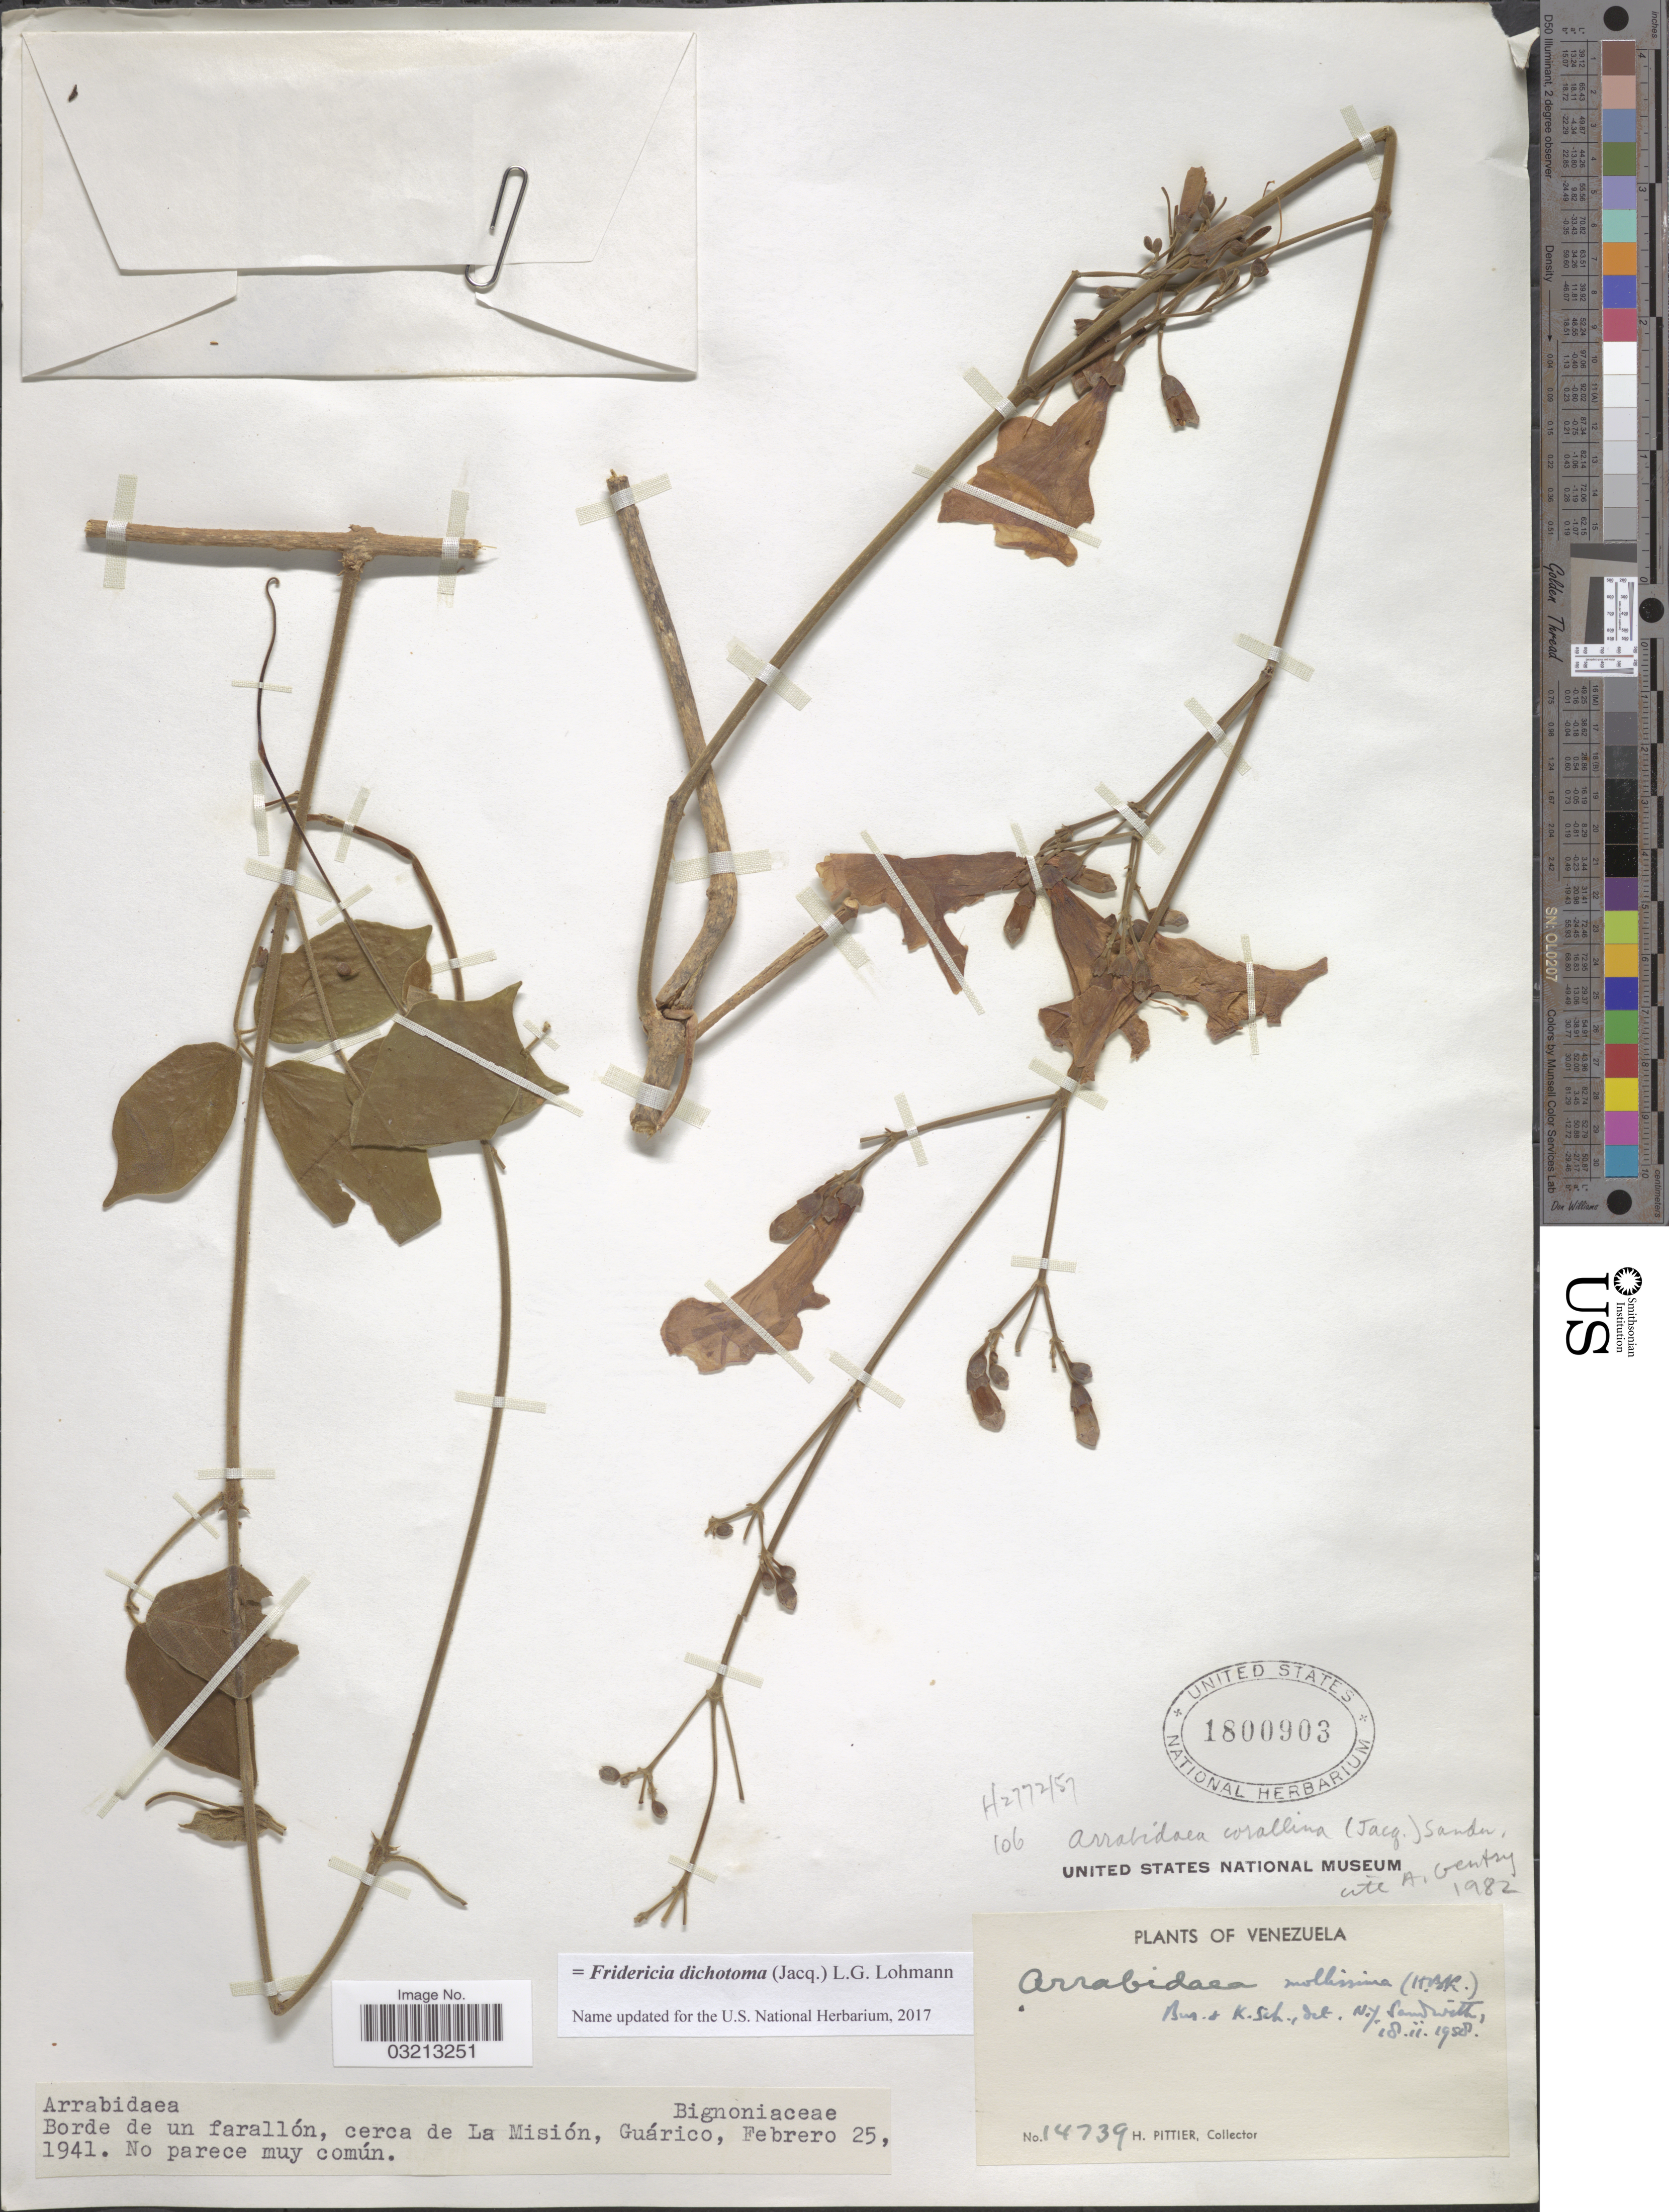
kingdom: Plantae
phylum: Tracheophyta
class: Magnoliopsida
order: Lamiales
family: Bignoniaceae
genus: Fridericia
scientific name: Fridericia dichotoma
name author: (Jacq.) L.G. Lohmann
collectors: H. F. Pittier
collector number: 14739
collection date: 1941-02-25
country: Venezuela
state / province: Guárico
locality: Borde de un farallón, cerca de La Misión.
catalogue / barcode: US 1800903